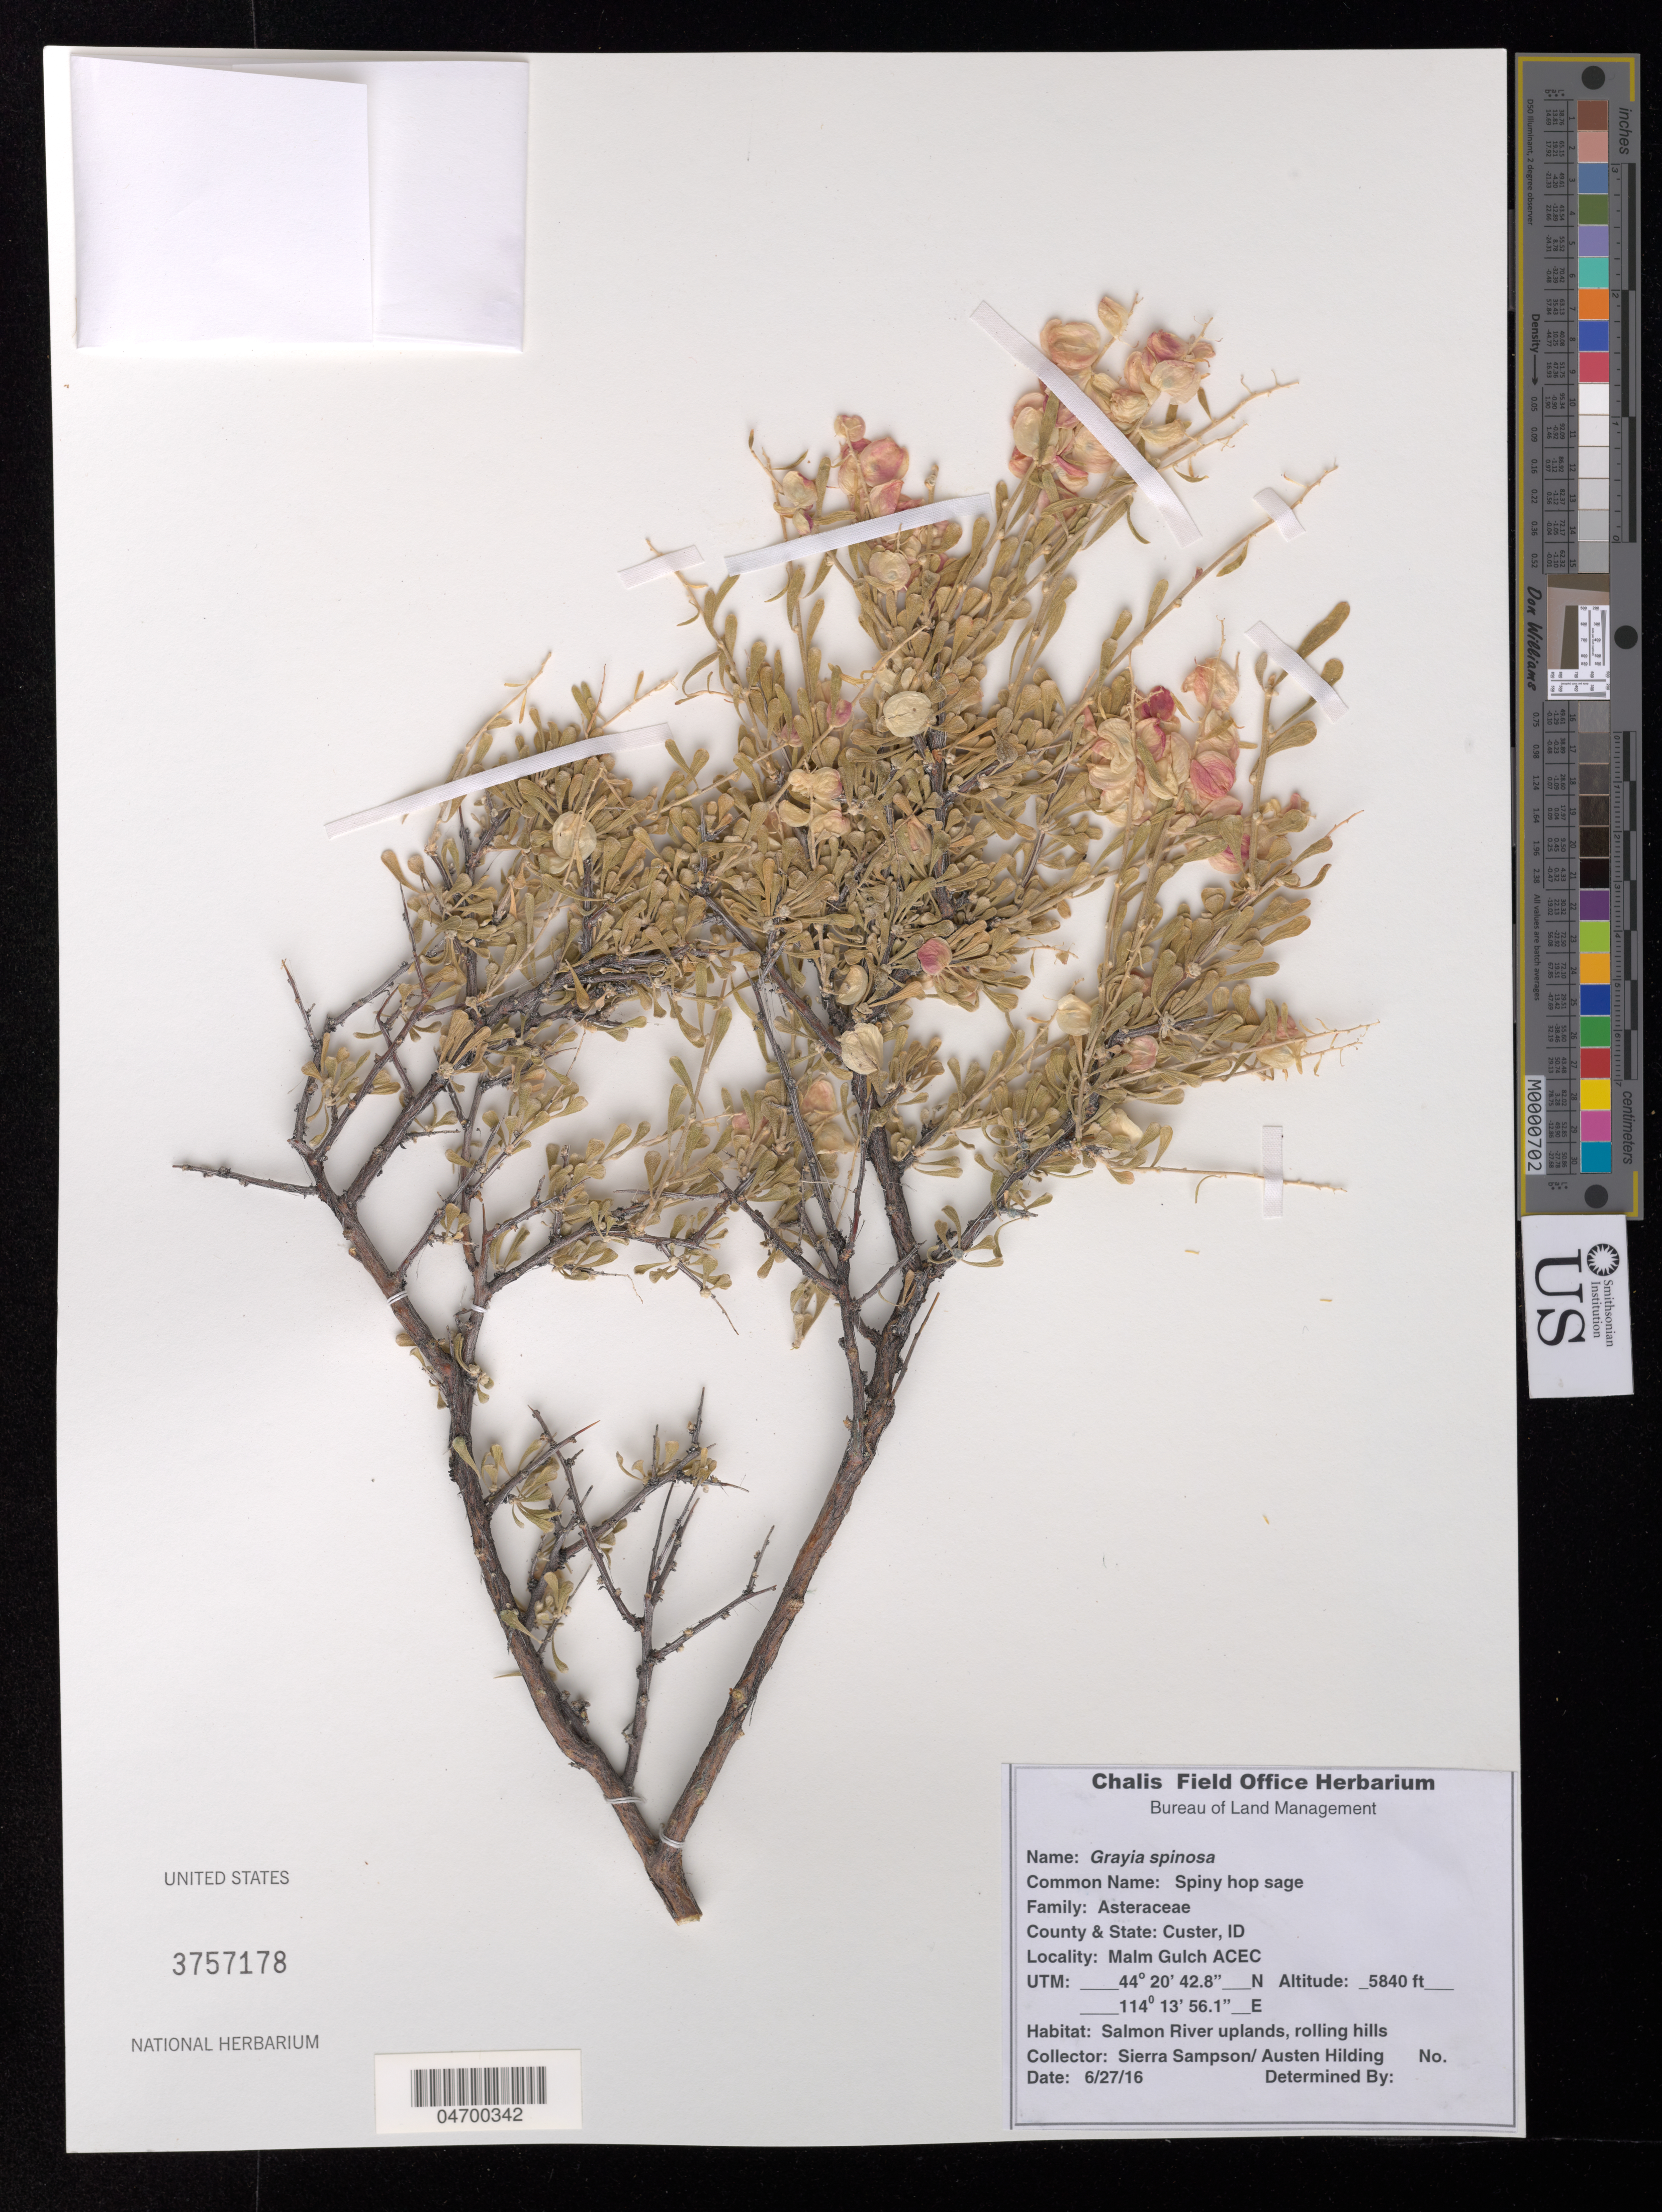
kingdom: Plantae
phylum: Tracheophyta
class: Magnoliopsida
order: Caryophyllales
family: Amaranthaceae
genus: Grayia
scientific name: Grayia spinosa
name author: (Hook.) Moq.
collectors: S. Sampson & A. Hilding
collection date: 2016-06-27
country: United States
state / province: Idaho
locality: County & State: Custer, ID. Upper Malm Gulch ACEC.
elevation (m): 1780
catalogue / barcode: US 3757178